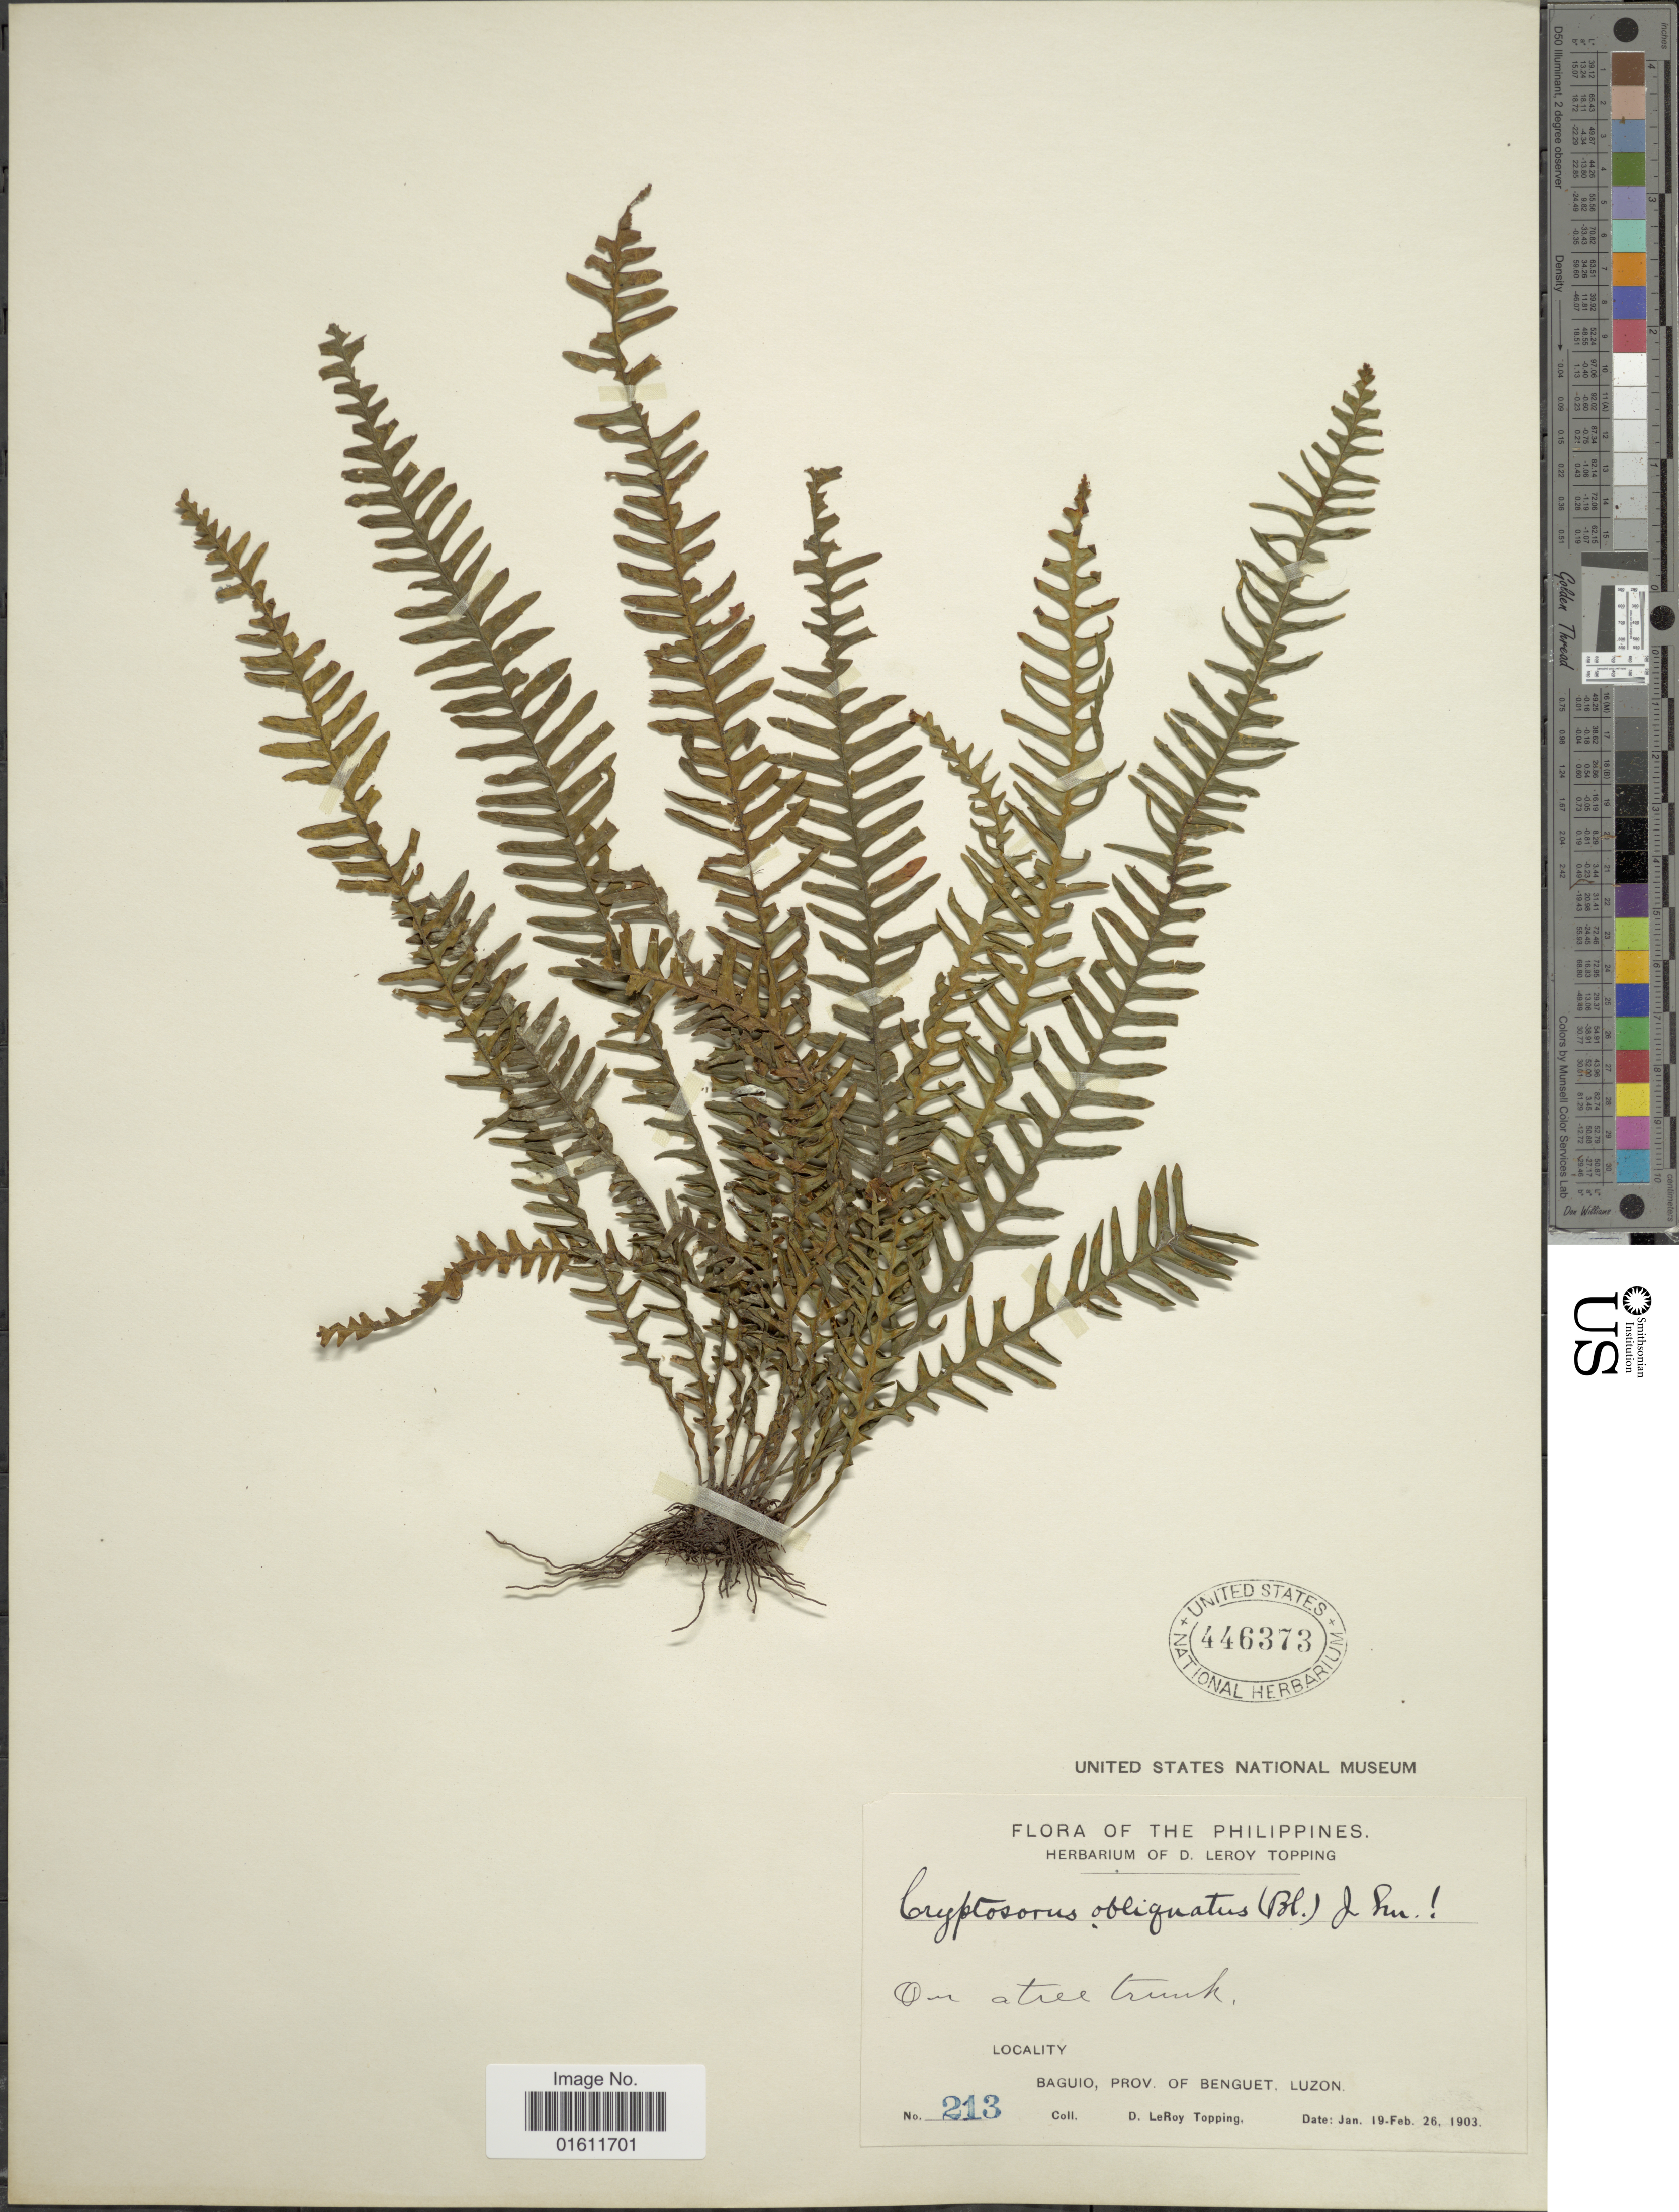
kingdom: Plantae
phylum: Tracheophyta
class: Polypodiopsida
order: Polypodiales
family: Polypodiaceae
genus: Prosaptia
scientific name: Prosaptia obliquata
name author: (Blume) Mett.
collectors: D. L. Topping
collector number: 213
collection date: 1903-01-19/1903-02-26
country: Philippines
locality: Luzon, Baguio, Prov. of Benguet.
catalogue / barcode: US 446373